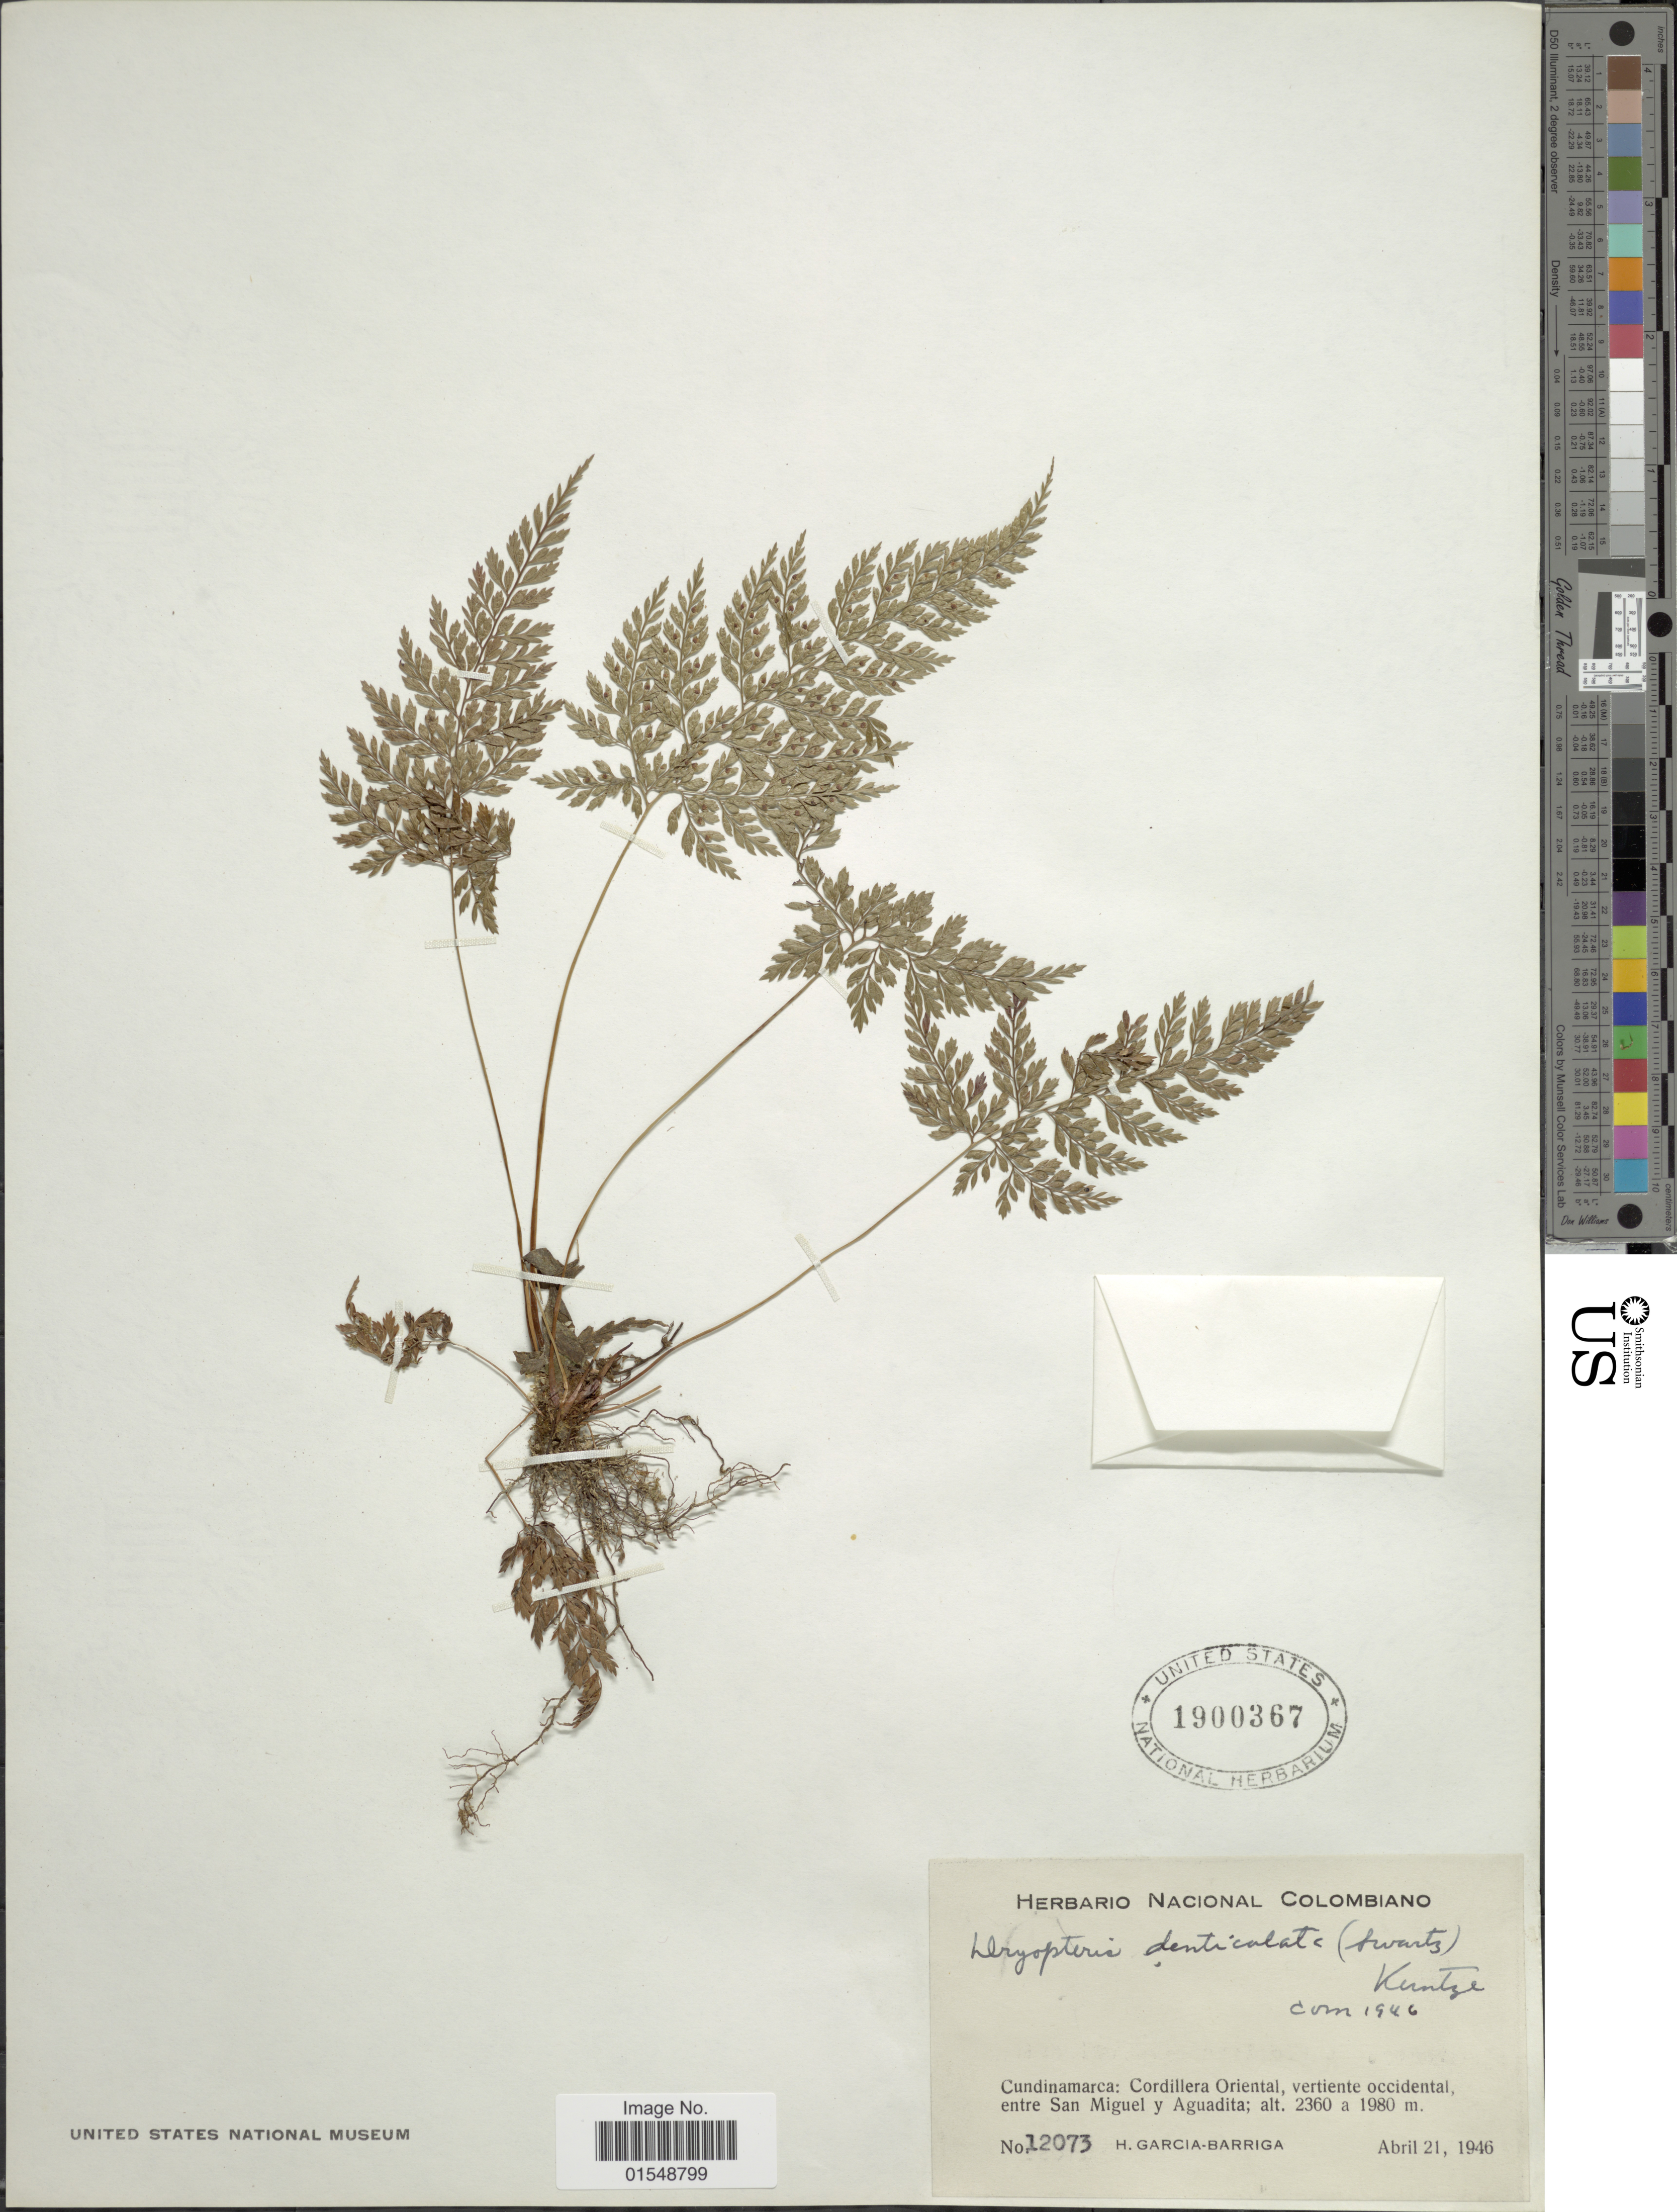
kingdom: Plantae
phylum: Tracheophyta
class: Polypodiopsida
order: Polypodiales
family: Dryopteridaceae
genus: Arachniodes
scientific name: Arachniodes denticulata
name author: (Sw.) Ching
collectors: H. García Barriga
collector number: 12073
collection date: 1946-04-21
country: Colombia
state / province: Cundinamarca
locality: Cordillera Oriental, vertiente occidental, entre San Miguel y Aguadita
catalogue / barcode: US 1900367